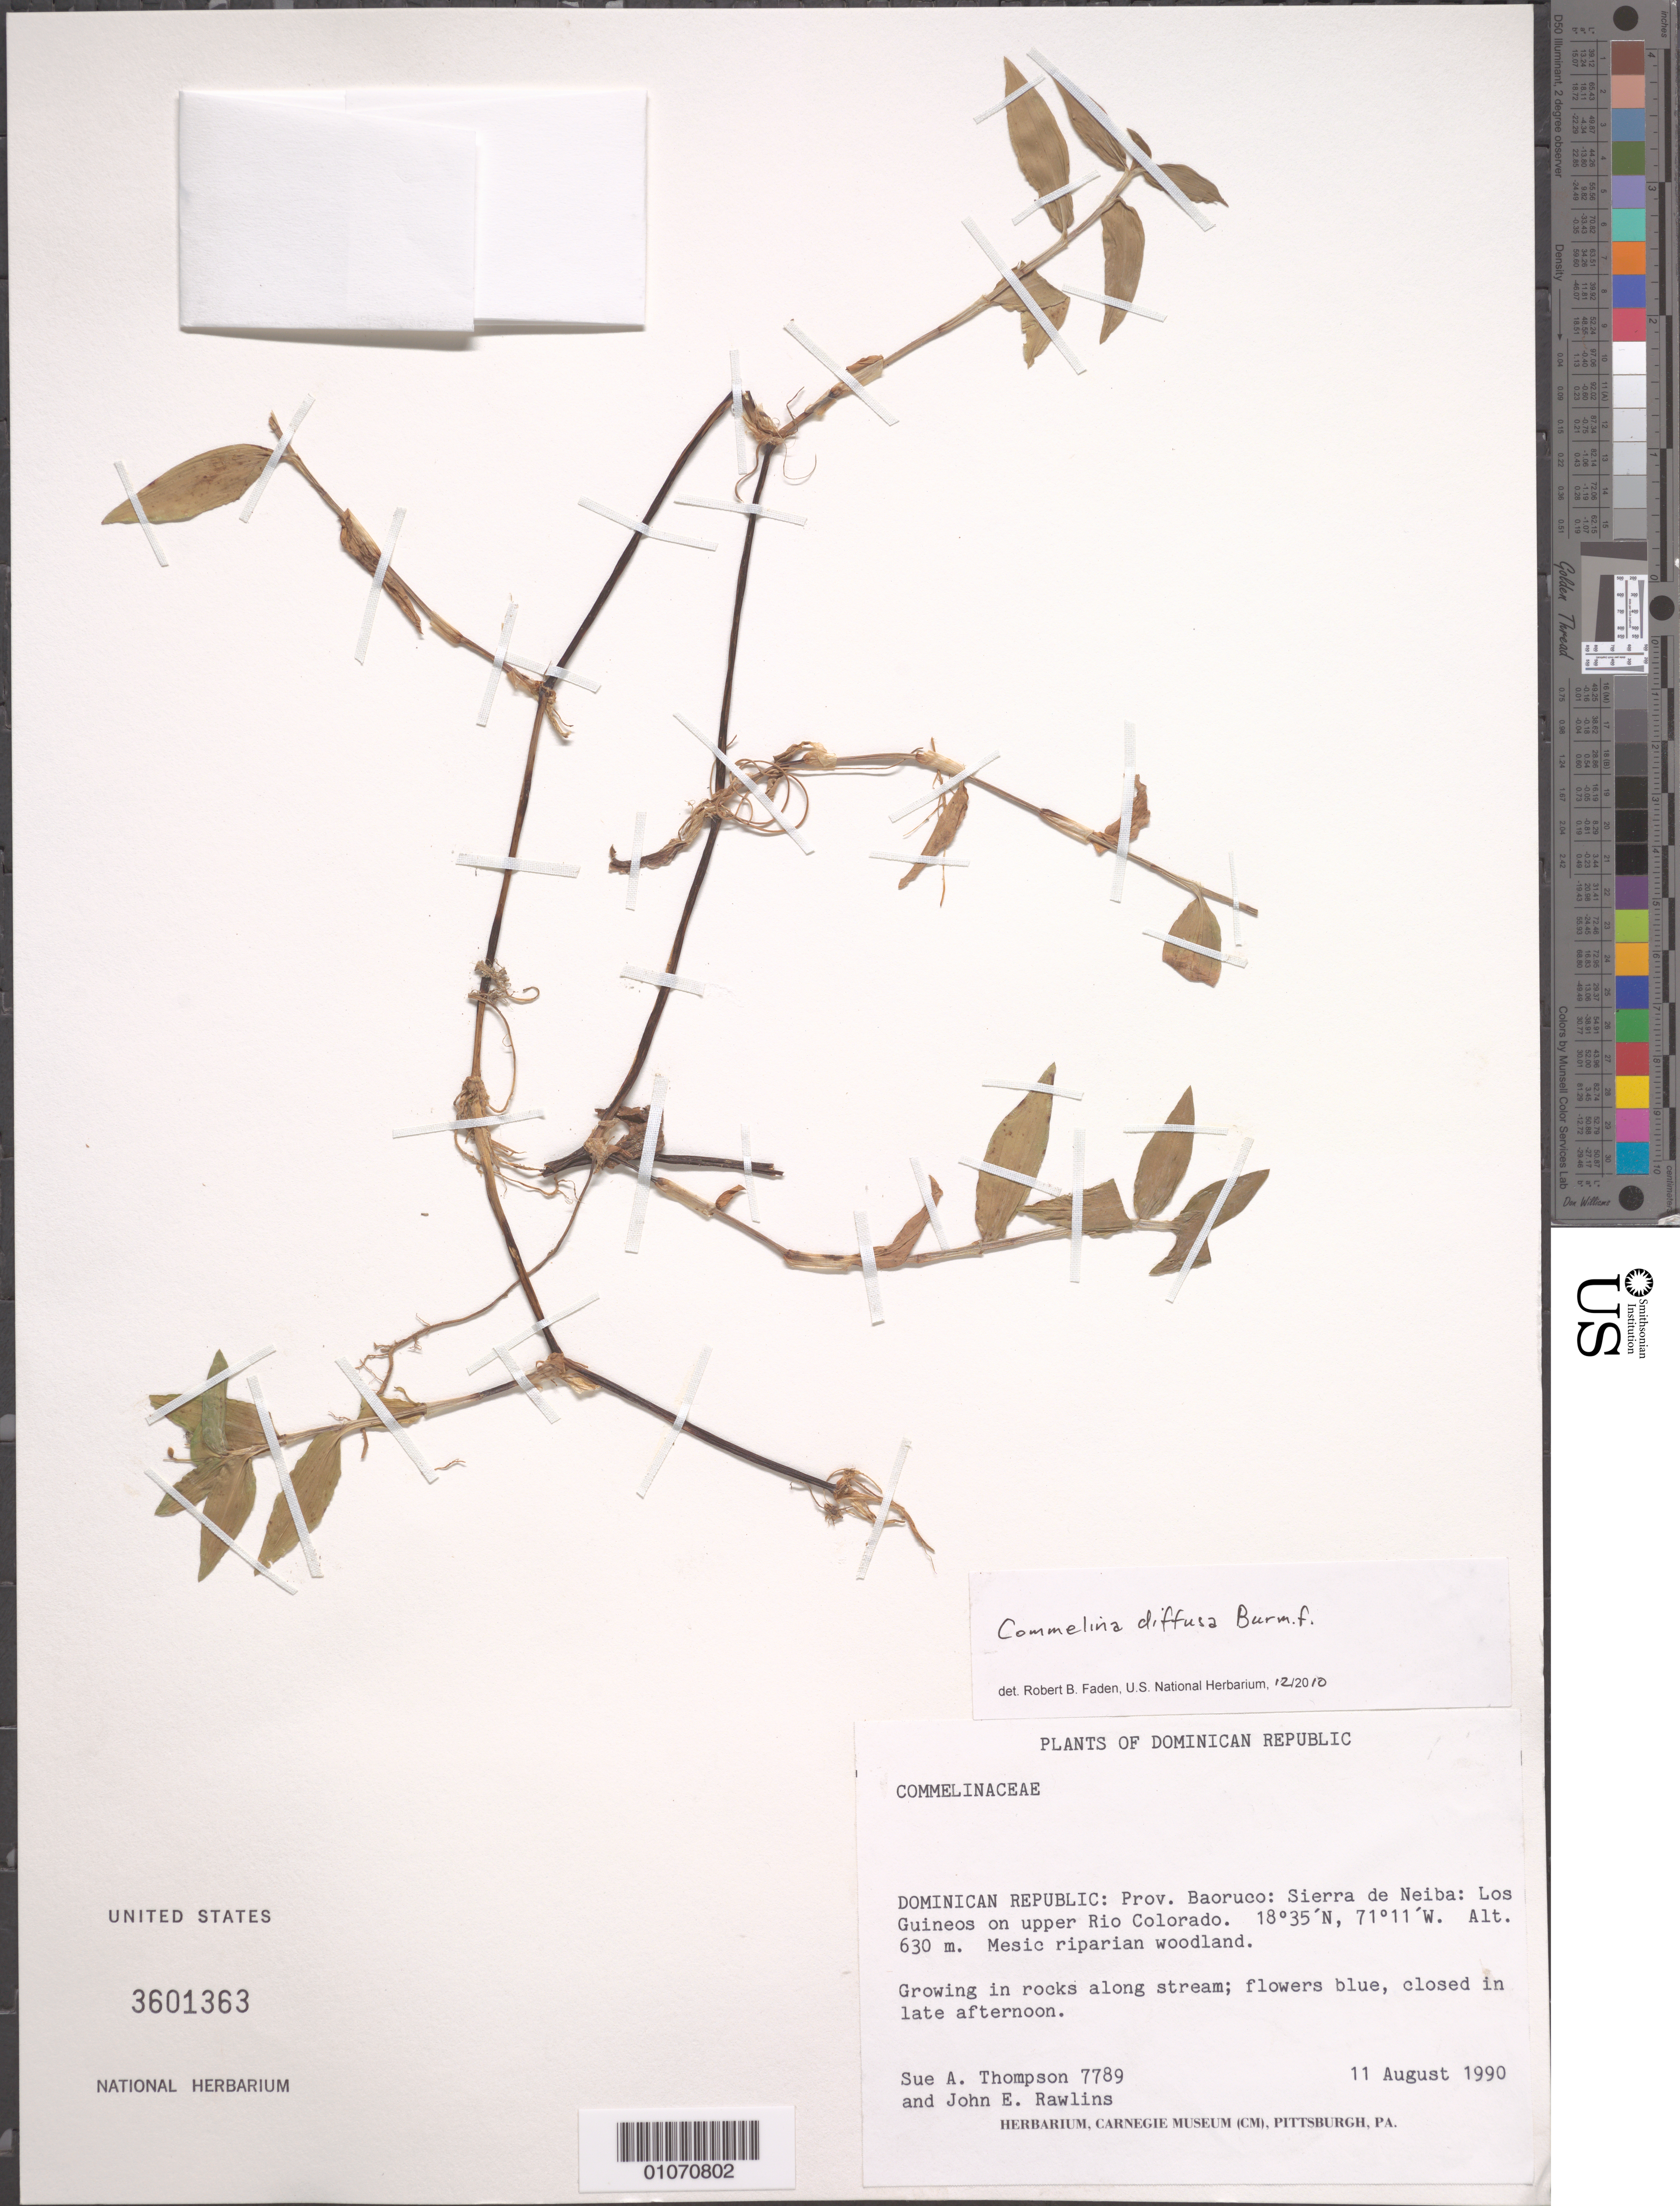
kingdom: Plantae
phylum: Tracheophyta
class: Liliopsida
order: Commelinales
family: Commelinaceae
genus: Commelina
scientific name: Commelina diffusa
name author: Burm. f.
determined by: Faden, Robert B., (US), Smithsonian Institution - National Museum of Natural History (UNITED STATES)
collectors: S. A. Thompson & J. Rawlins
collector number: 7789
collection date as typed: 11 Aug 1990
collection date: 1990-08-11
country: Dominican Republic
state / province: Baoruco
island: Hispaniola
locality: Sierra de Neiba; Los Guineos on upper Rio Colorado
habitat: Mesic riparian woodland; growing on rocks along stream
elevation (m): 630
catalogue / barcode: US 3601363